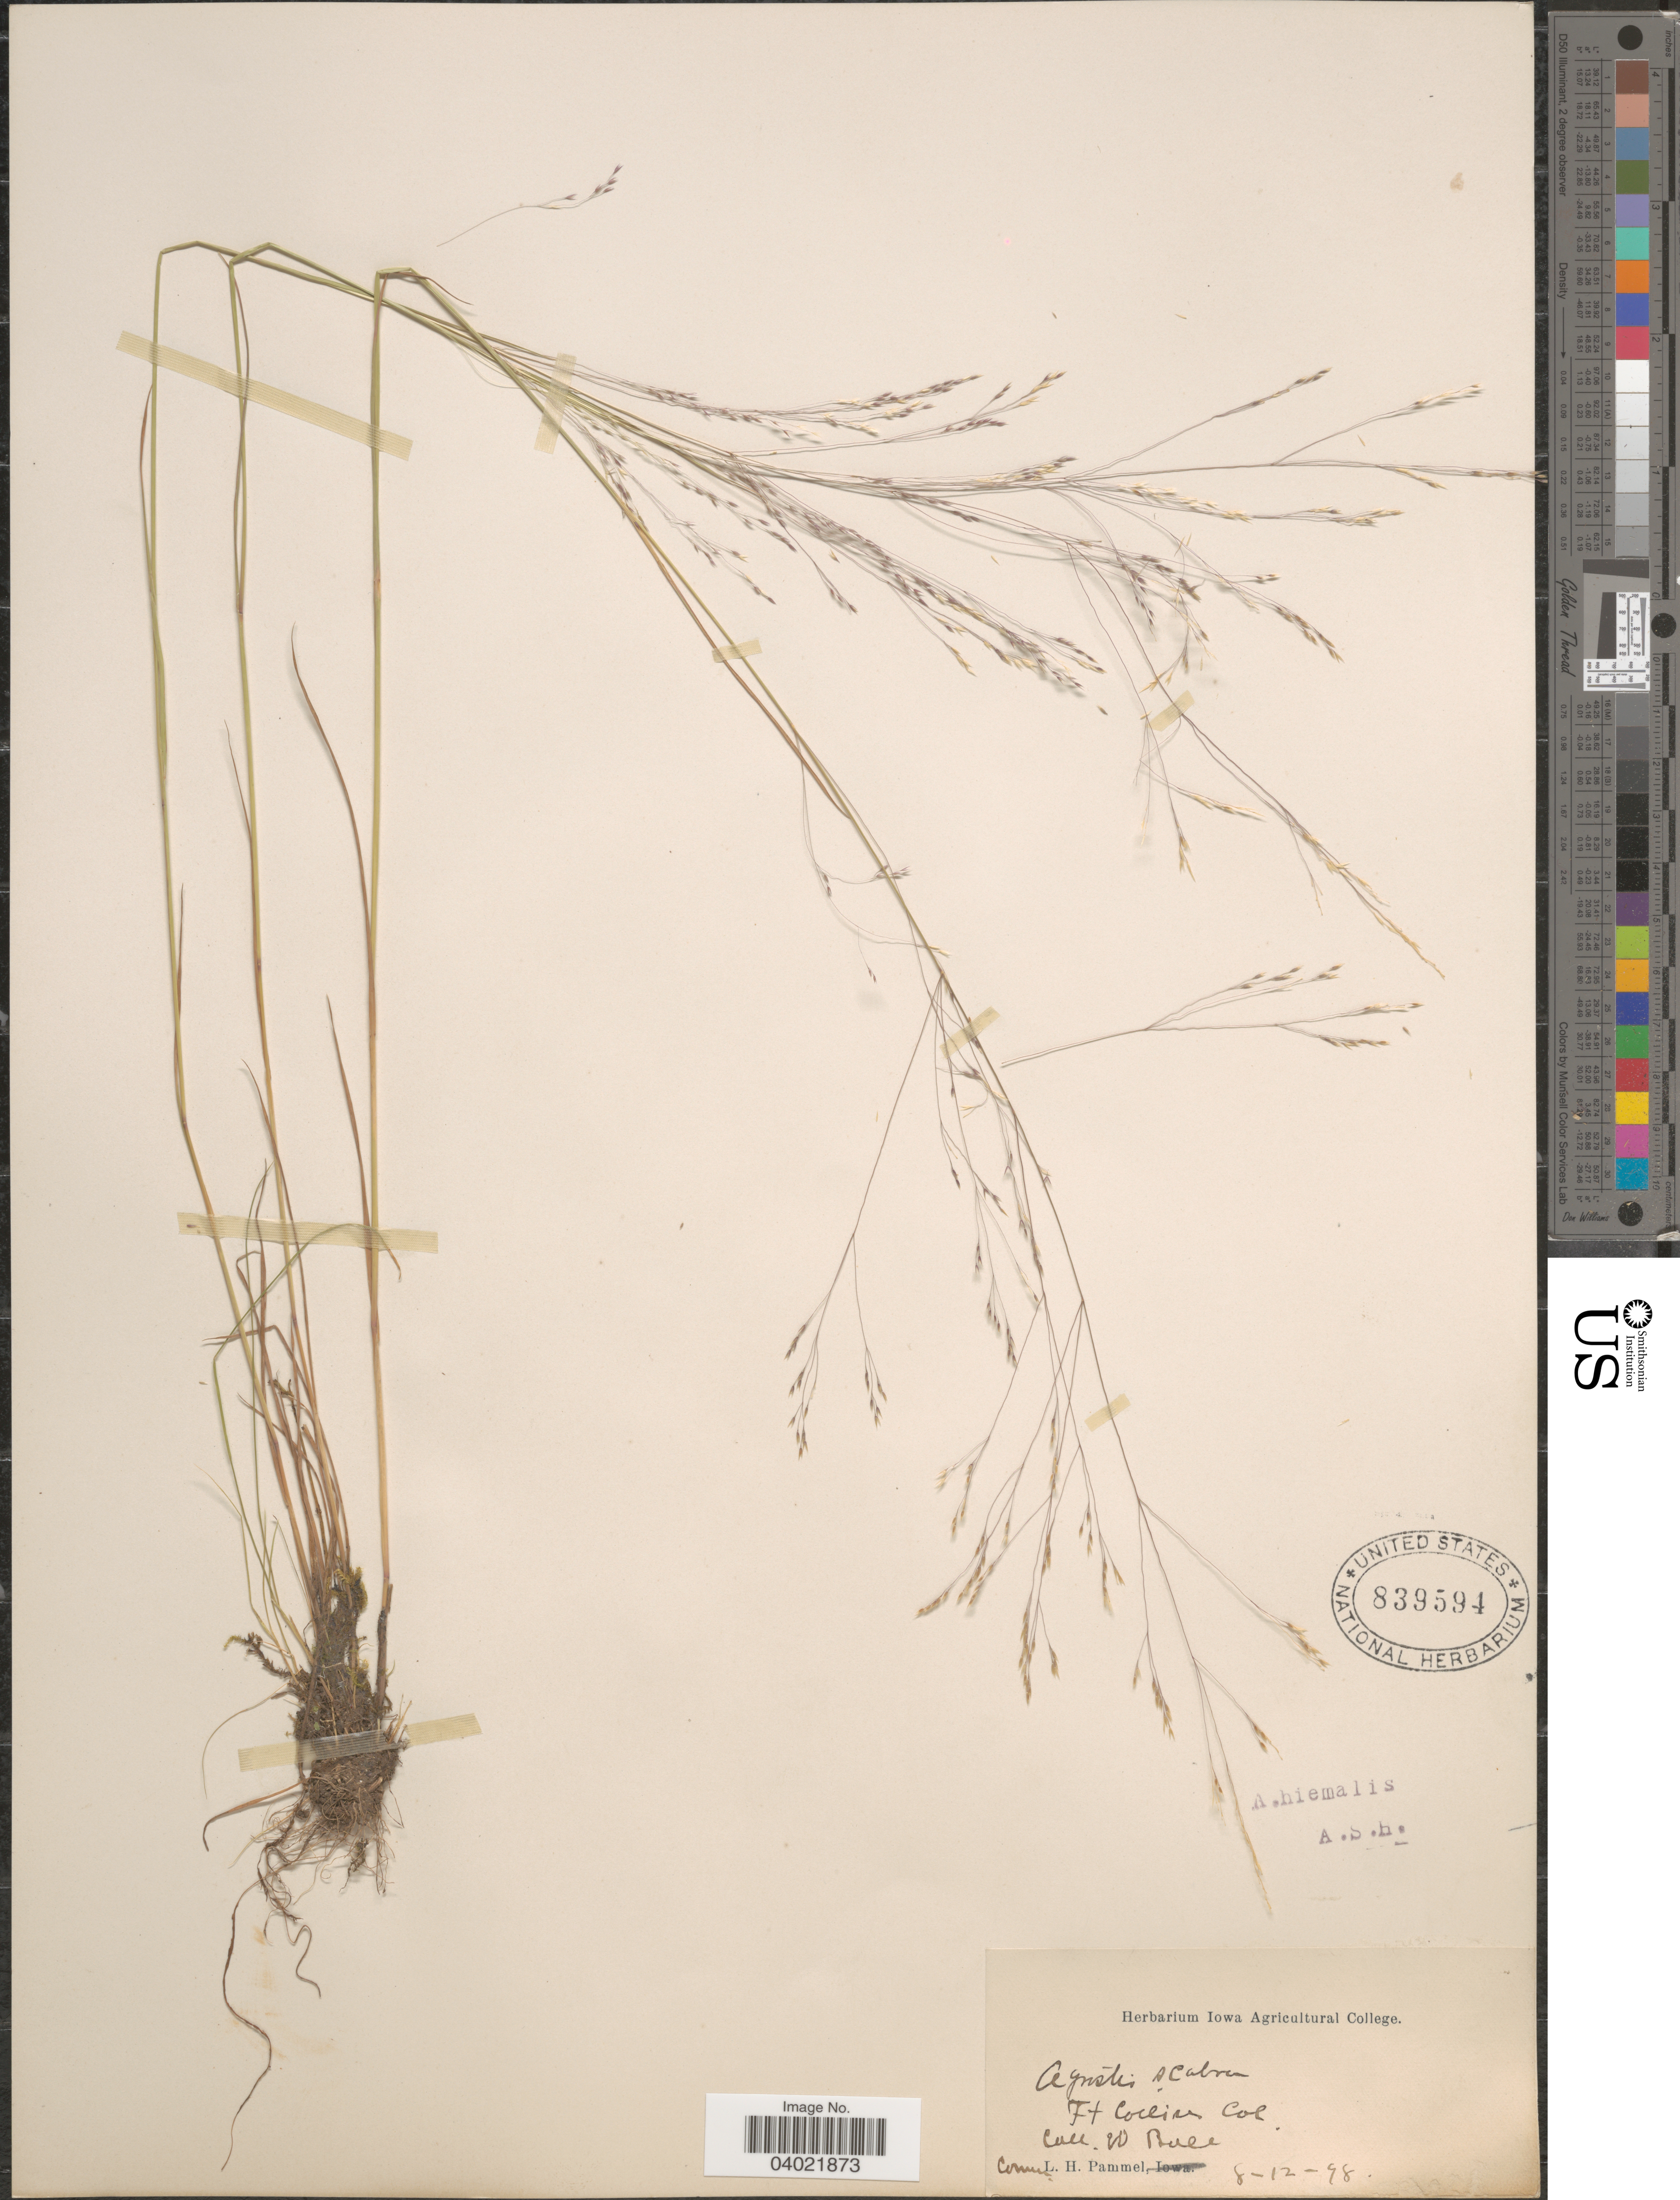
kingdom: Plantae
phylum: Tracheophyta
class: Liliopsida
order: Poales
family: Poaceae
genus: Agrostis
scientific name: Agrostis scabra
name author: Willd.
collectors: E. Ball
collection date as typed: Transcribed d/m/y: 12/8/98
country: United States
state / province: Colorado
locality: Ft Collins.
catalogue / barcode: US 839594